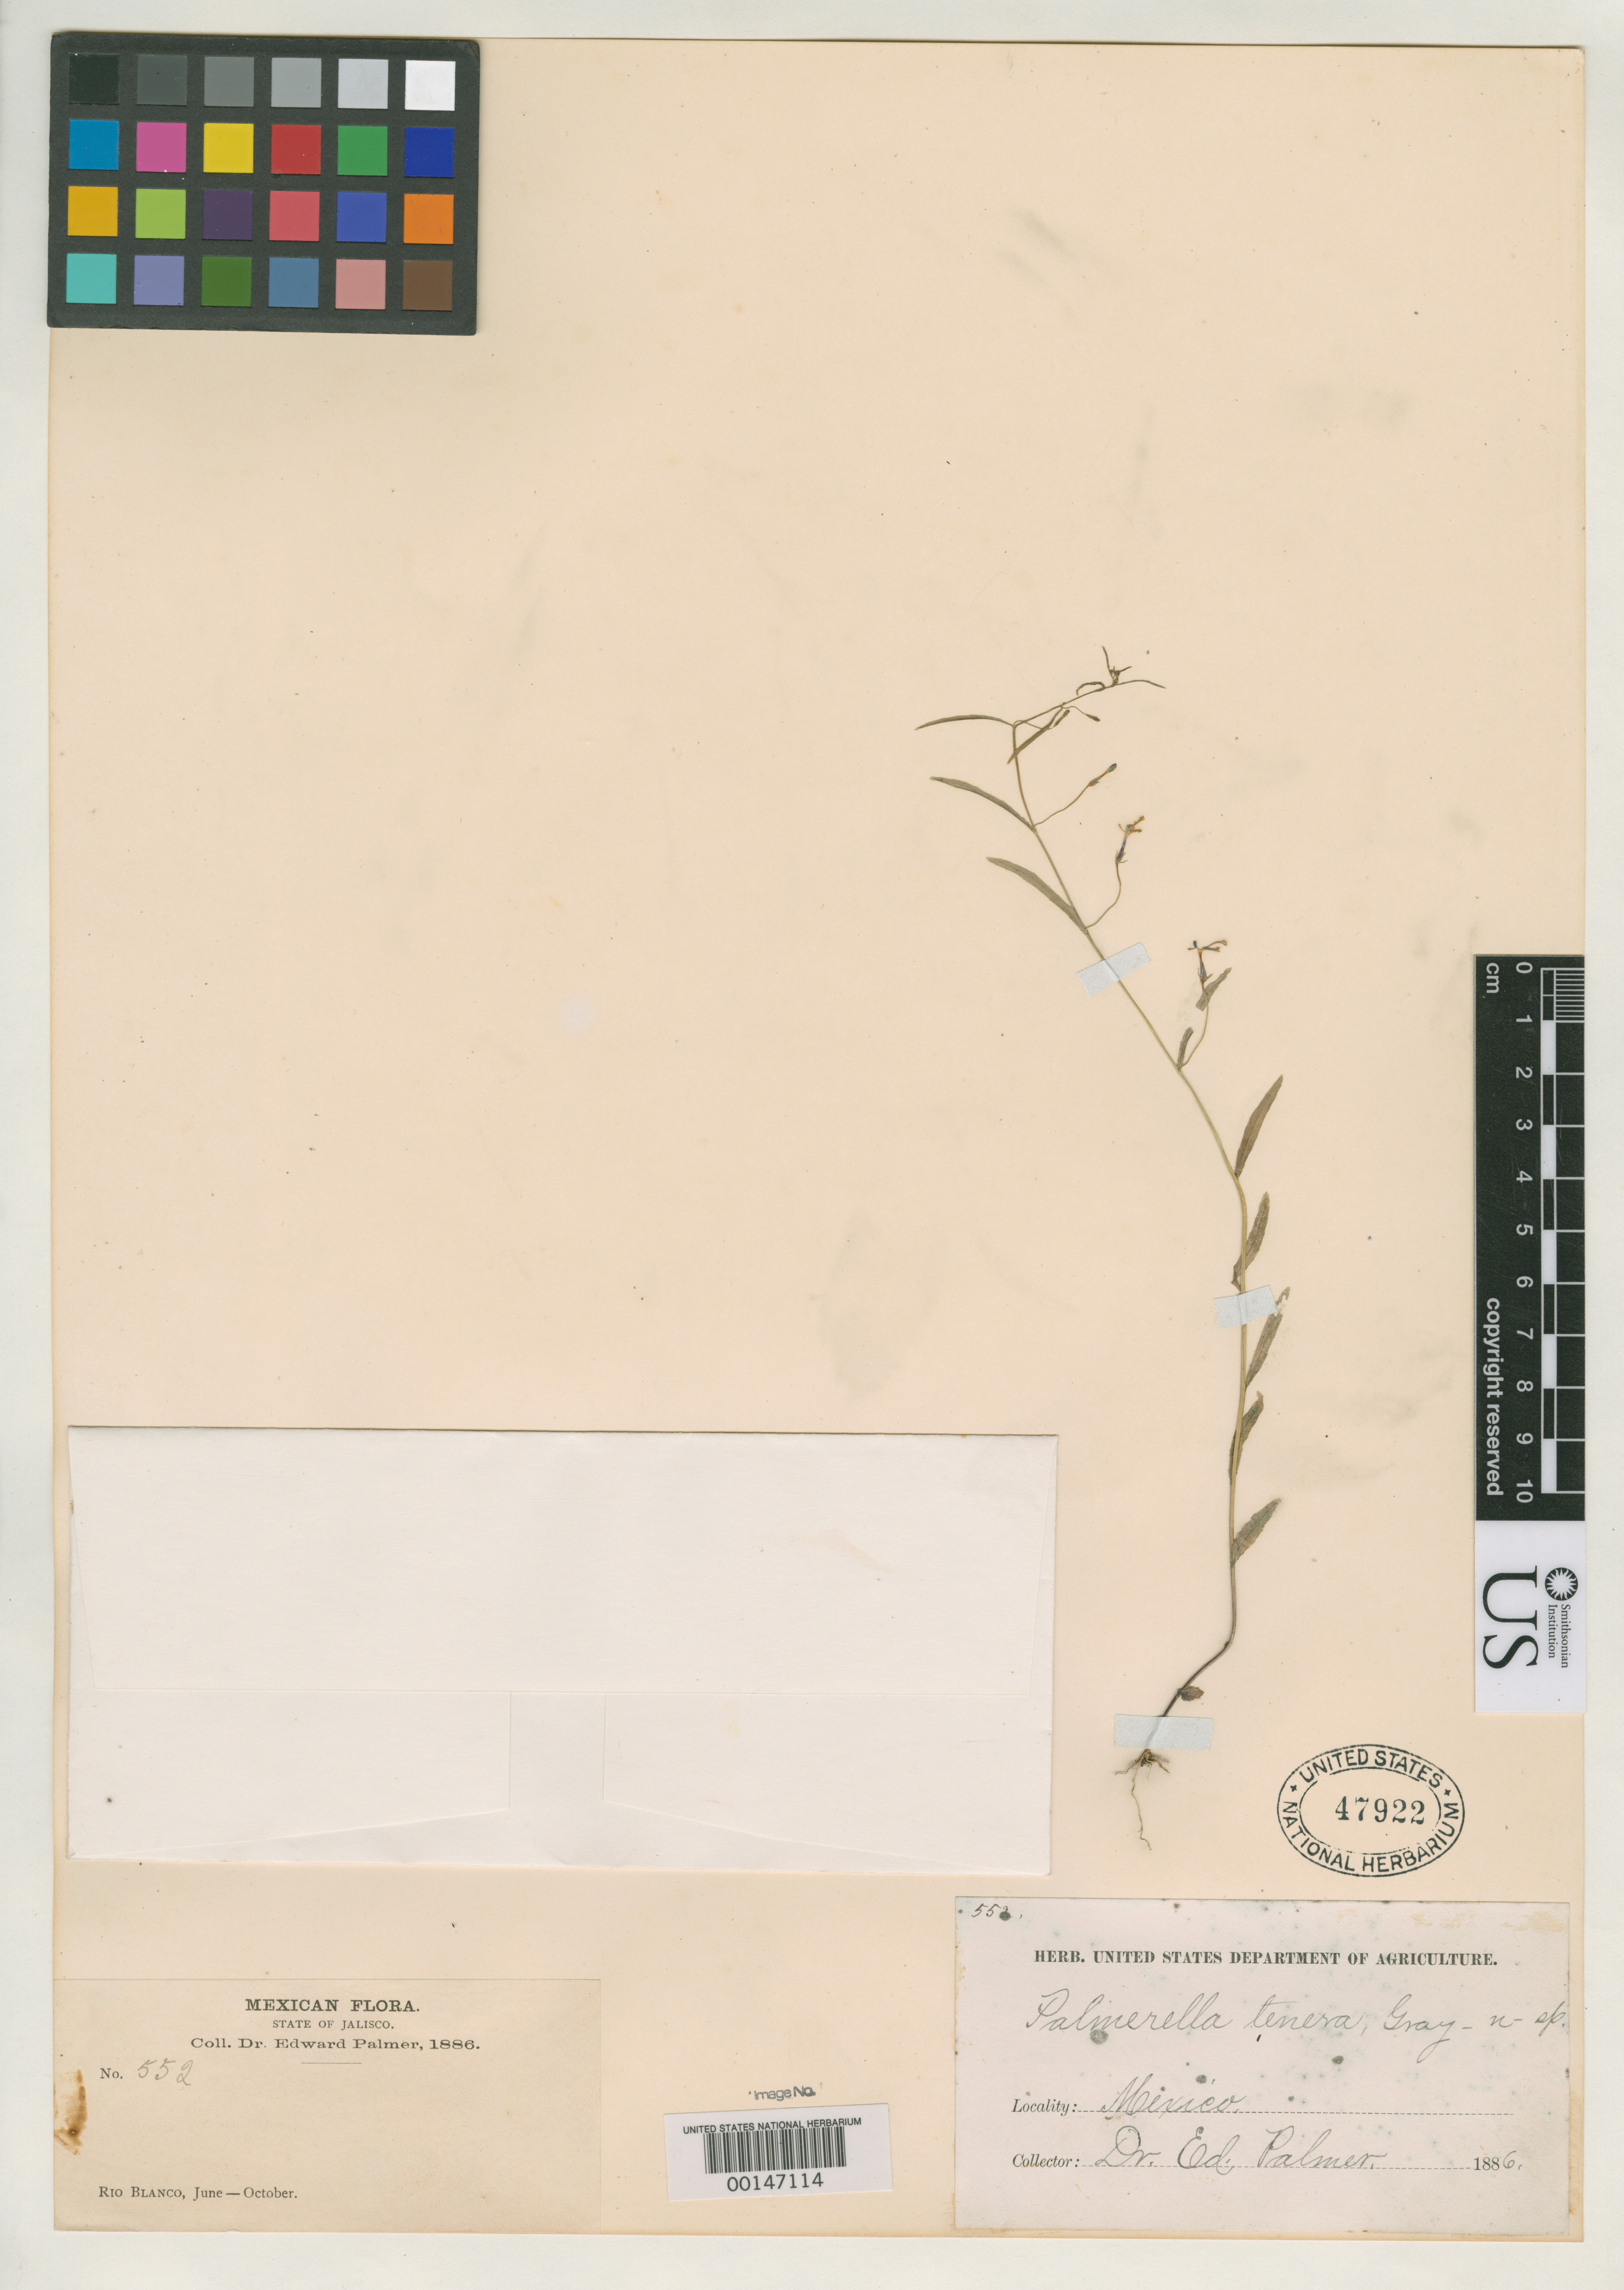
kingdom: Plantae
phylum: Tracheophyta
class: Magnoliopsida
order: Asterales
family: Campanulaceae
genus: Palmerella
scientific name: Palmerella tenera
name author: A. Gray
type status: Isotype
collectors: E. Palmer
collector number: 552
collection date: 1886-09-18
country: Mexico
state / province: Jalisco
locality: Rio Blanco.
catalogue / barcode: US 47922